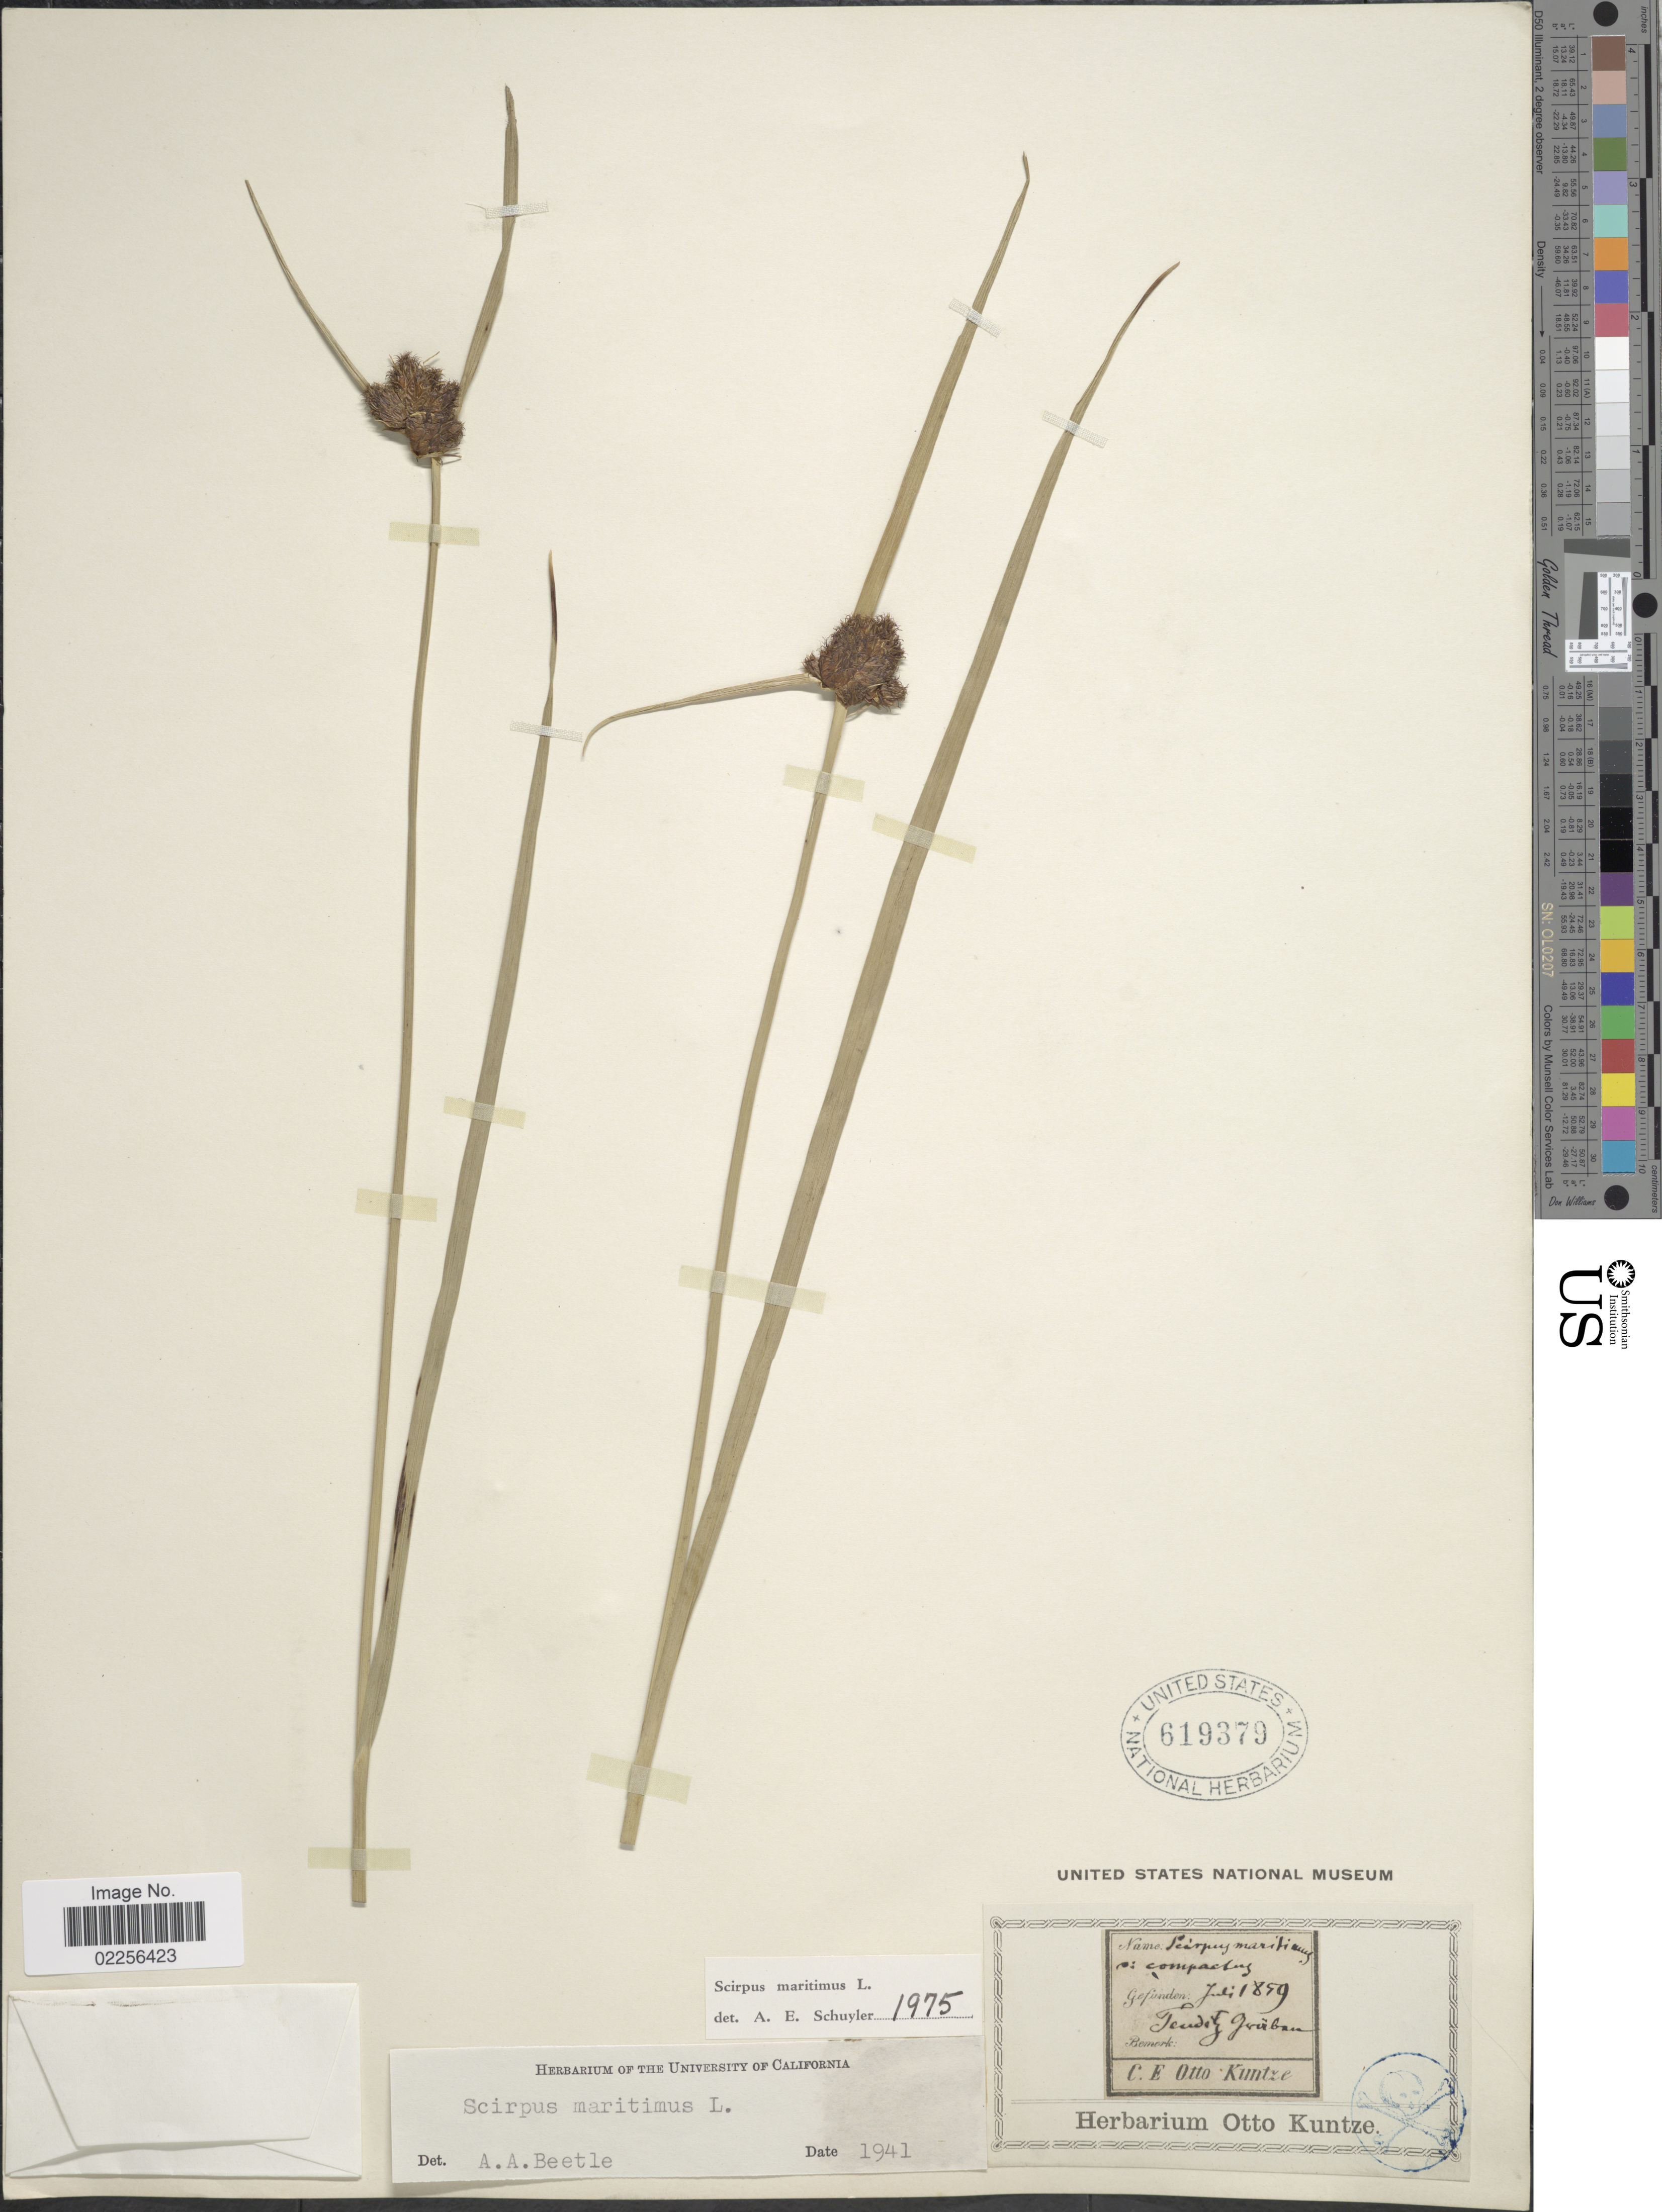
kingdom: Plantae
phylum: Tracheophyta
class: Liliopsida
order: Poales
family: Cyperaceae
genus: Bolboschoenus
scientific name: Bolboschoenus maritimus subsp. maritimus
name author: (L.) Palla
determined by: Strong, Mark T., (BOT), Smithsonian Institution - National Museum of Natural History (UNITED STATES)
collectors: C.E.O. Kuntze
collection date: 1859-07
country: Austria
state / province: Oberosterreich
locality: Tendolz Gruban [interpreted]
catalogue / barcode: US 619379